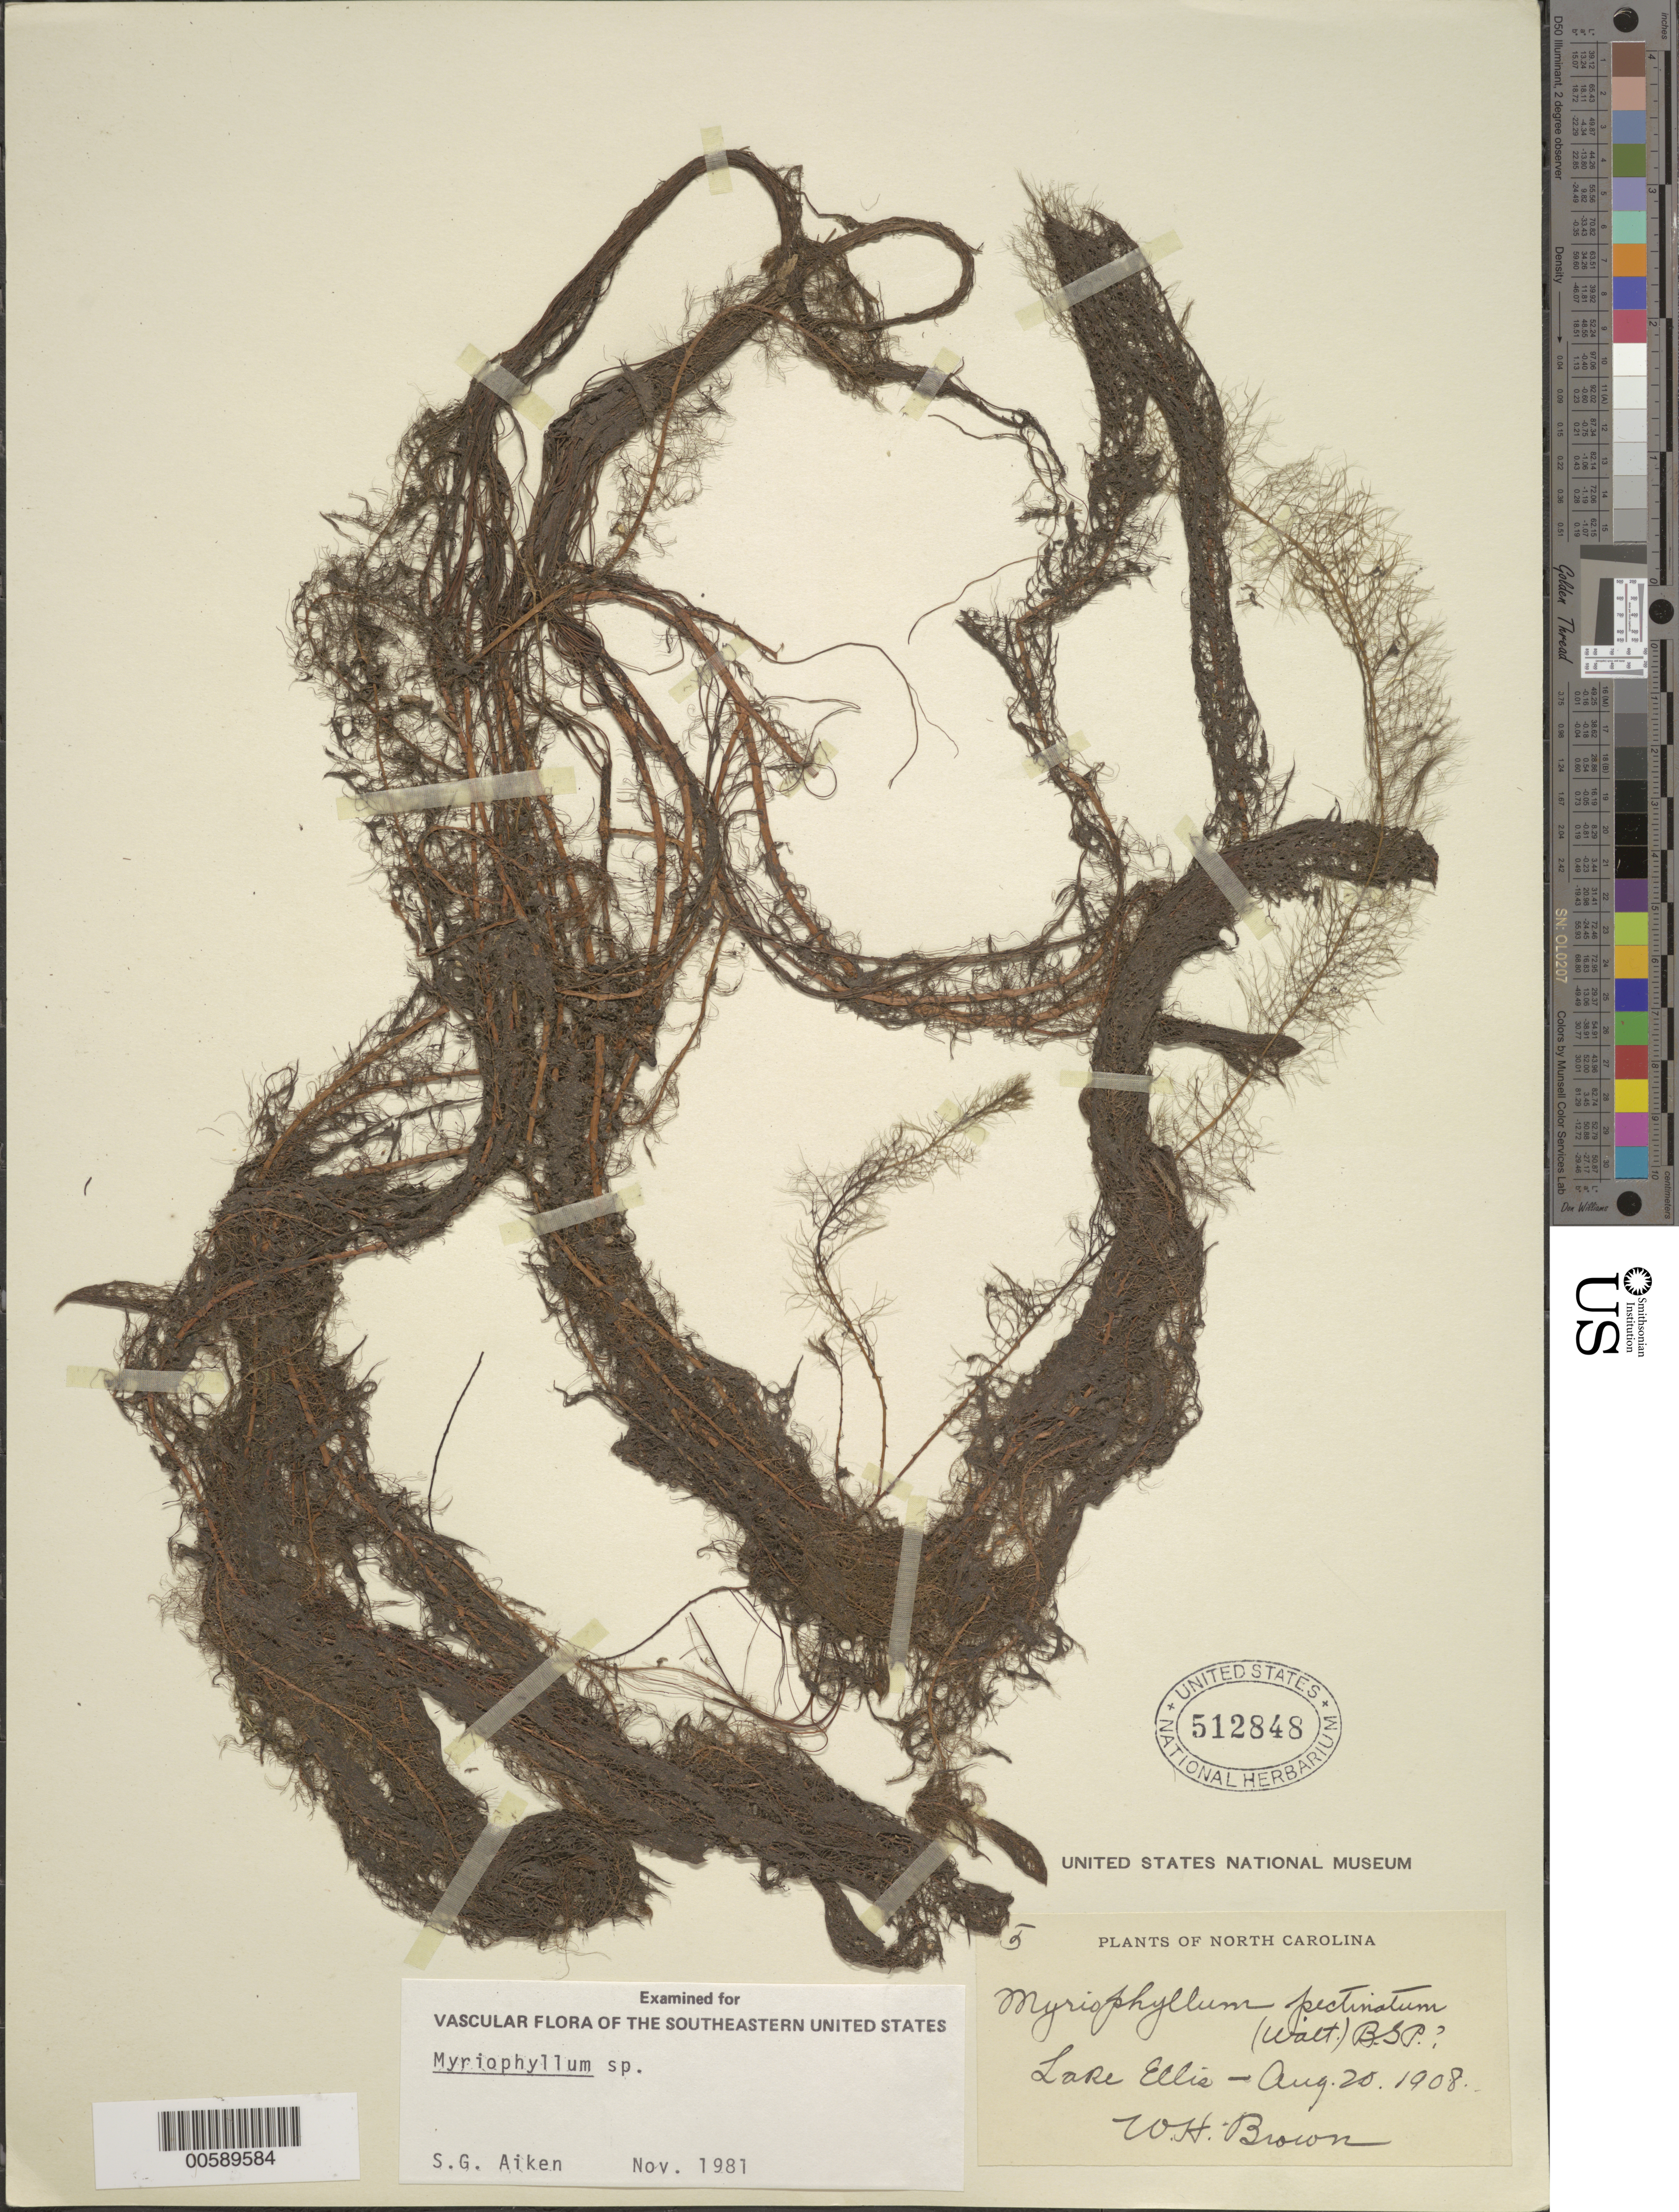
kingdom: Plantae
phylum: Tracheophyta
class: Magnoliopsida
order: Saxifragales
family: Haloragaceae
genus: Myriophyllum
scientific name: Myriophyllum sp.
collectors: W. H. Brown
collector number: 5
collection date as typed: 20 Aug 1908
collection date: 1908-08-20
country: United States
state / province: North Carolina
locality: Lake Ellis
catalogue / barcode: US 512848